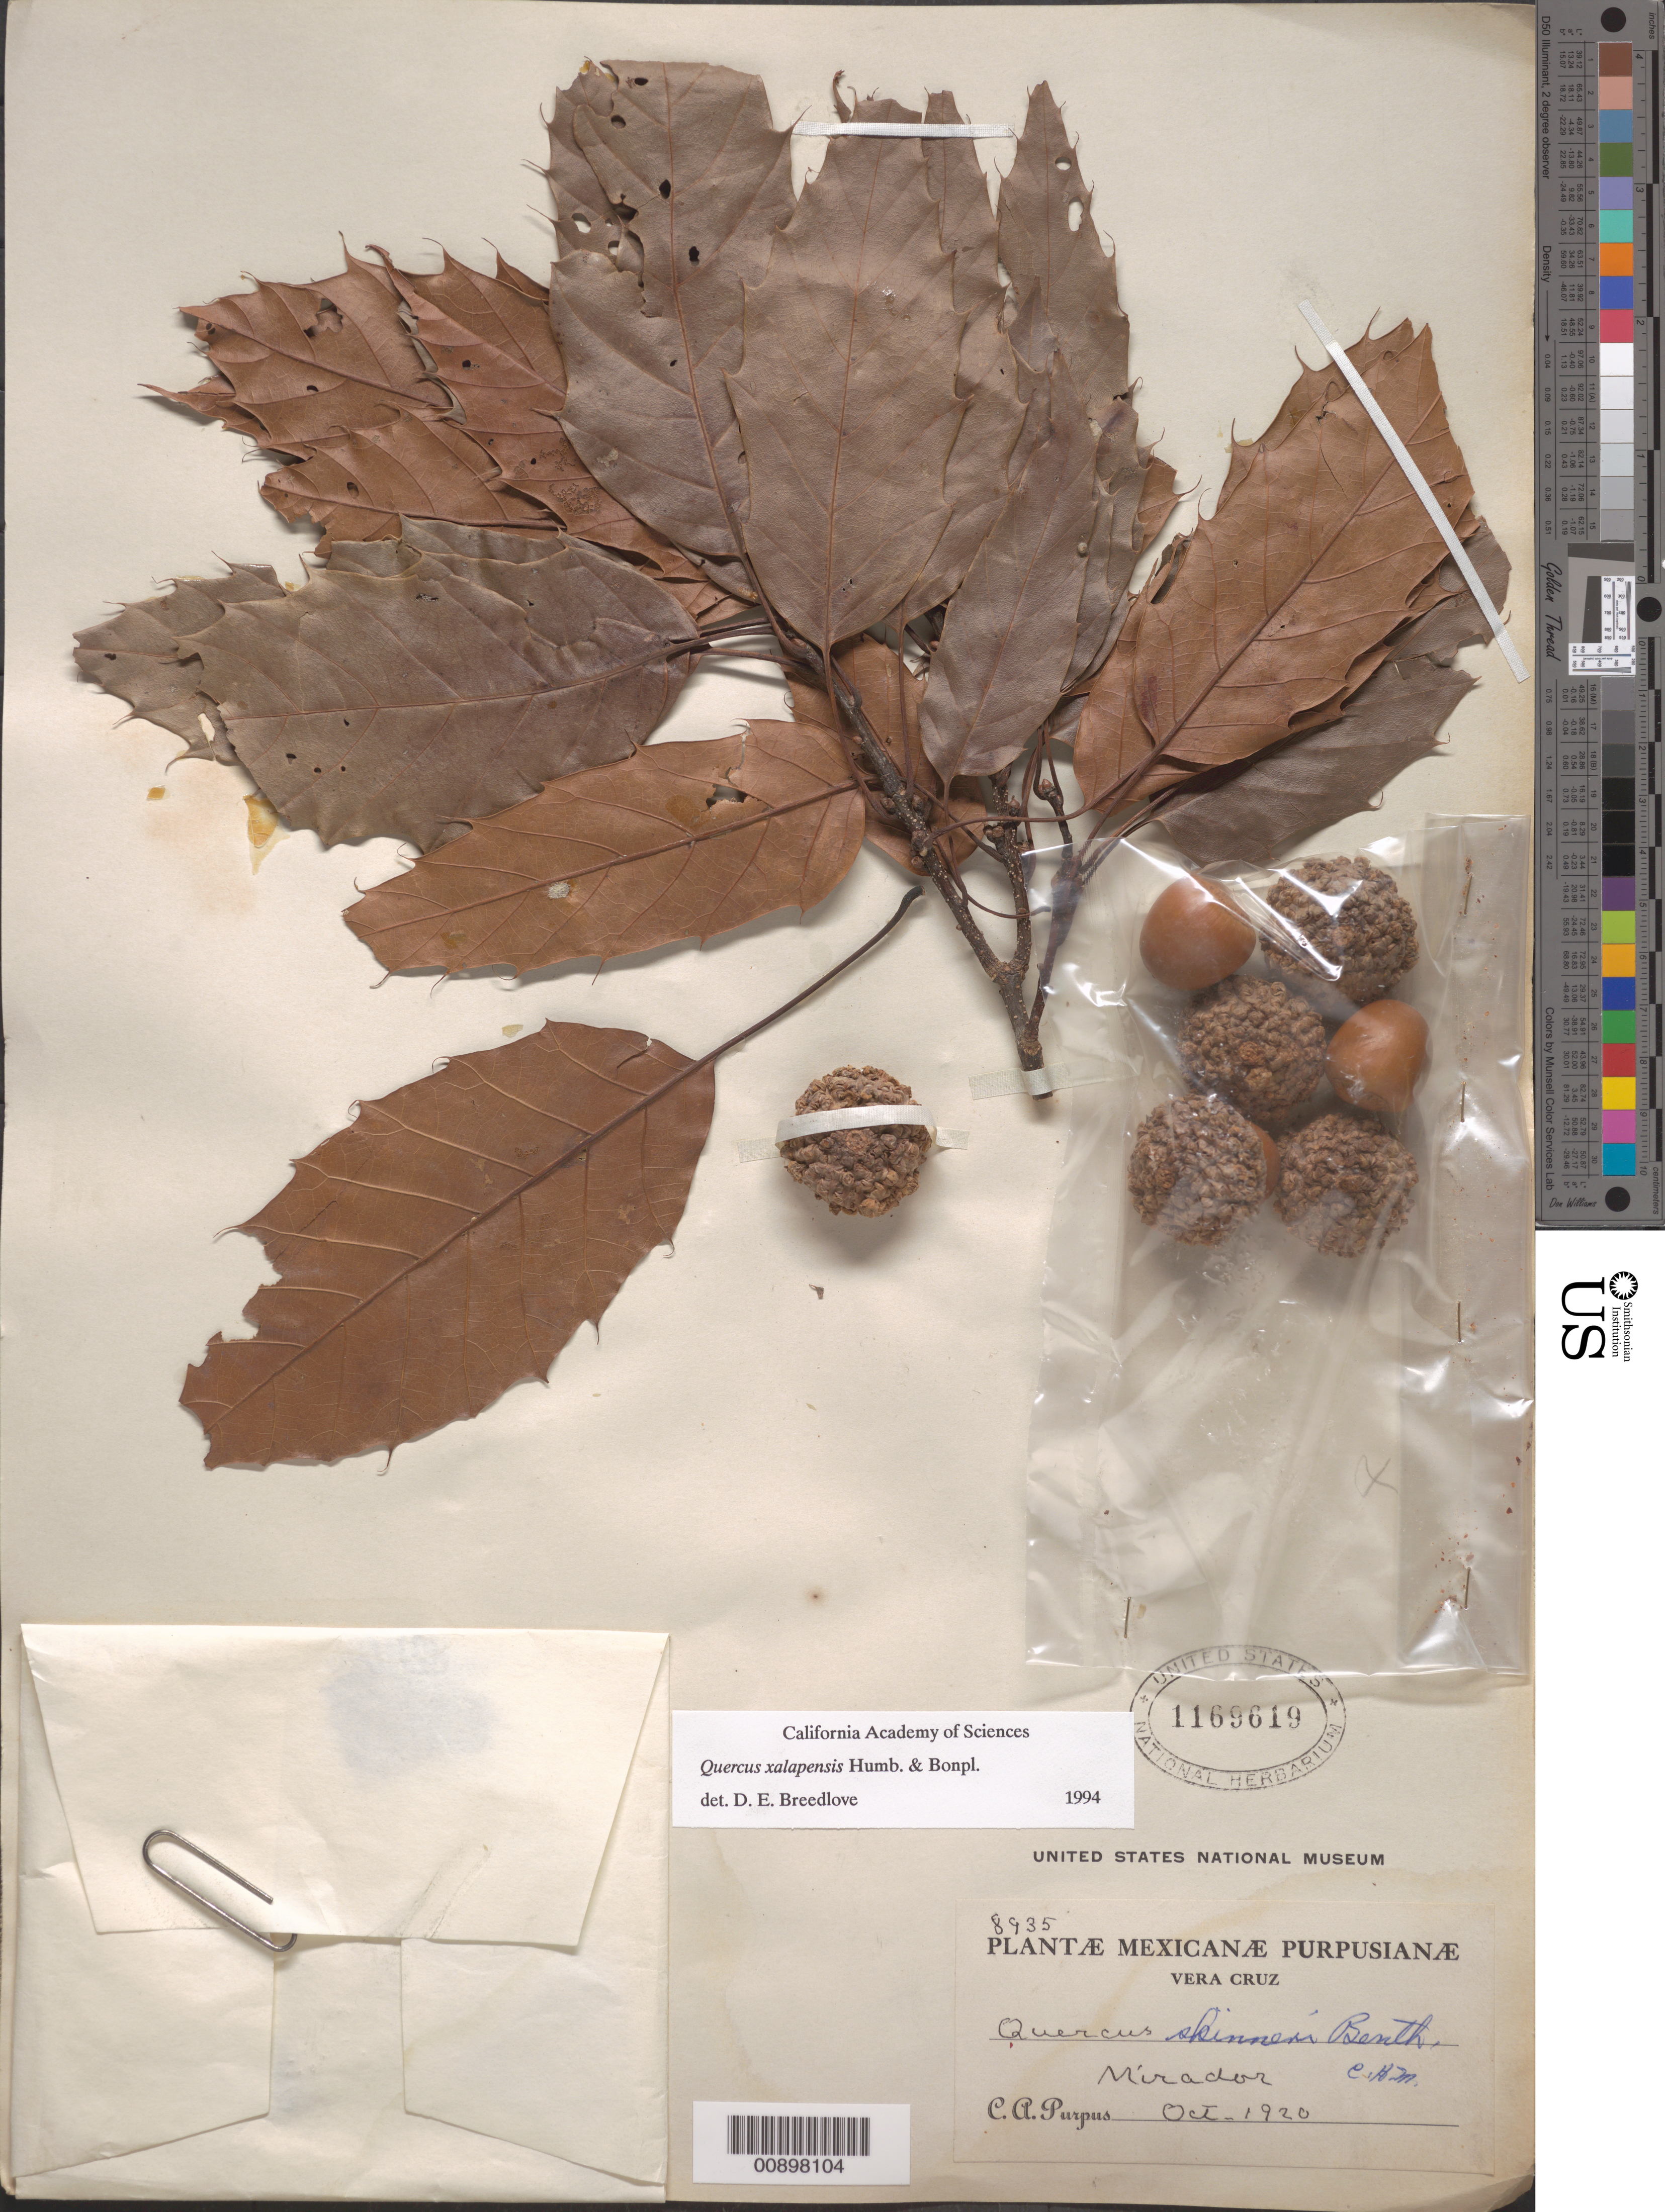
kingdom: Plantae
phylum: Tracheophyta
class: Magnoliopsida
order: Fagales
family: Fagaceae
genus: Quercus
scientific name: Quercus xalapensis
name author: Bonpl.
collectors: C. A. Purpus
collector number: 8935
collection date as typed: Oct 1920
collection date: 1920-10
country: Mexico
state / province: Veracruz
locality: Mirador. Veracruz.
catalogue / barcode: US 1169619